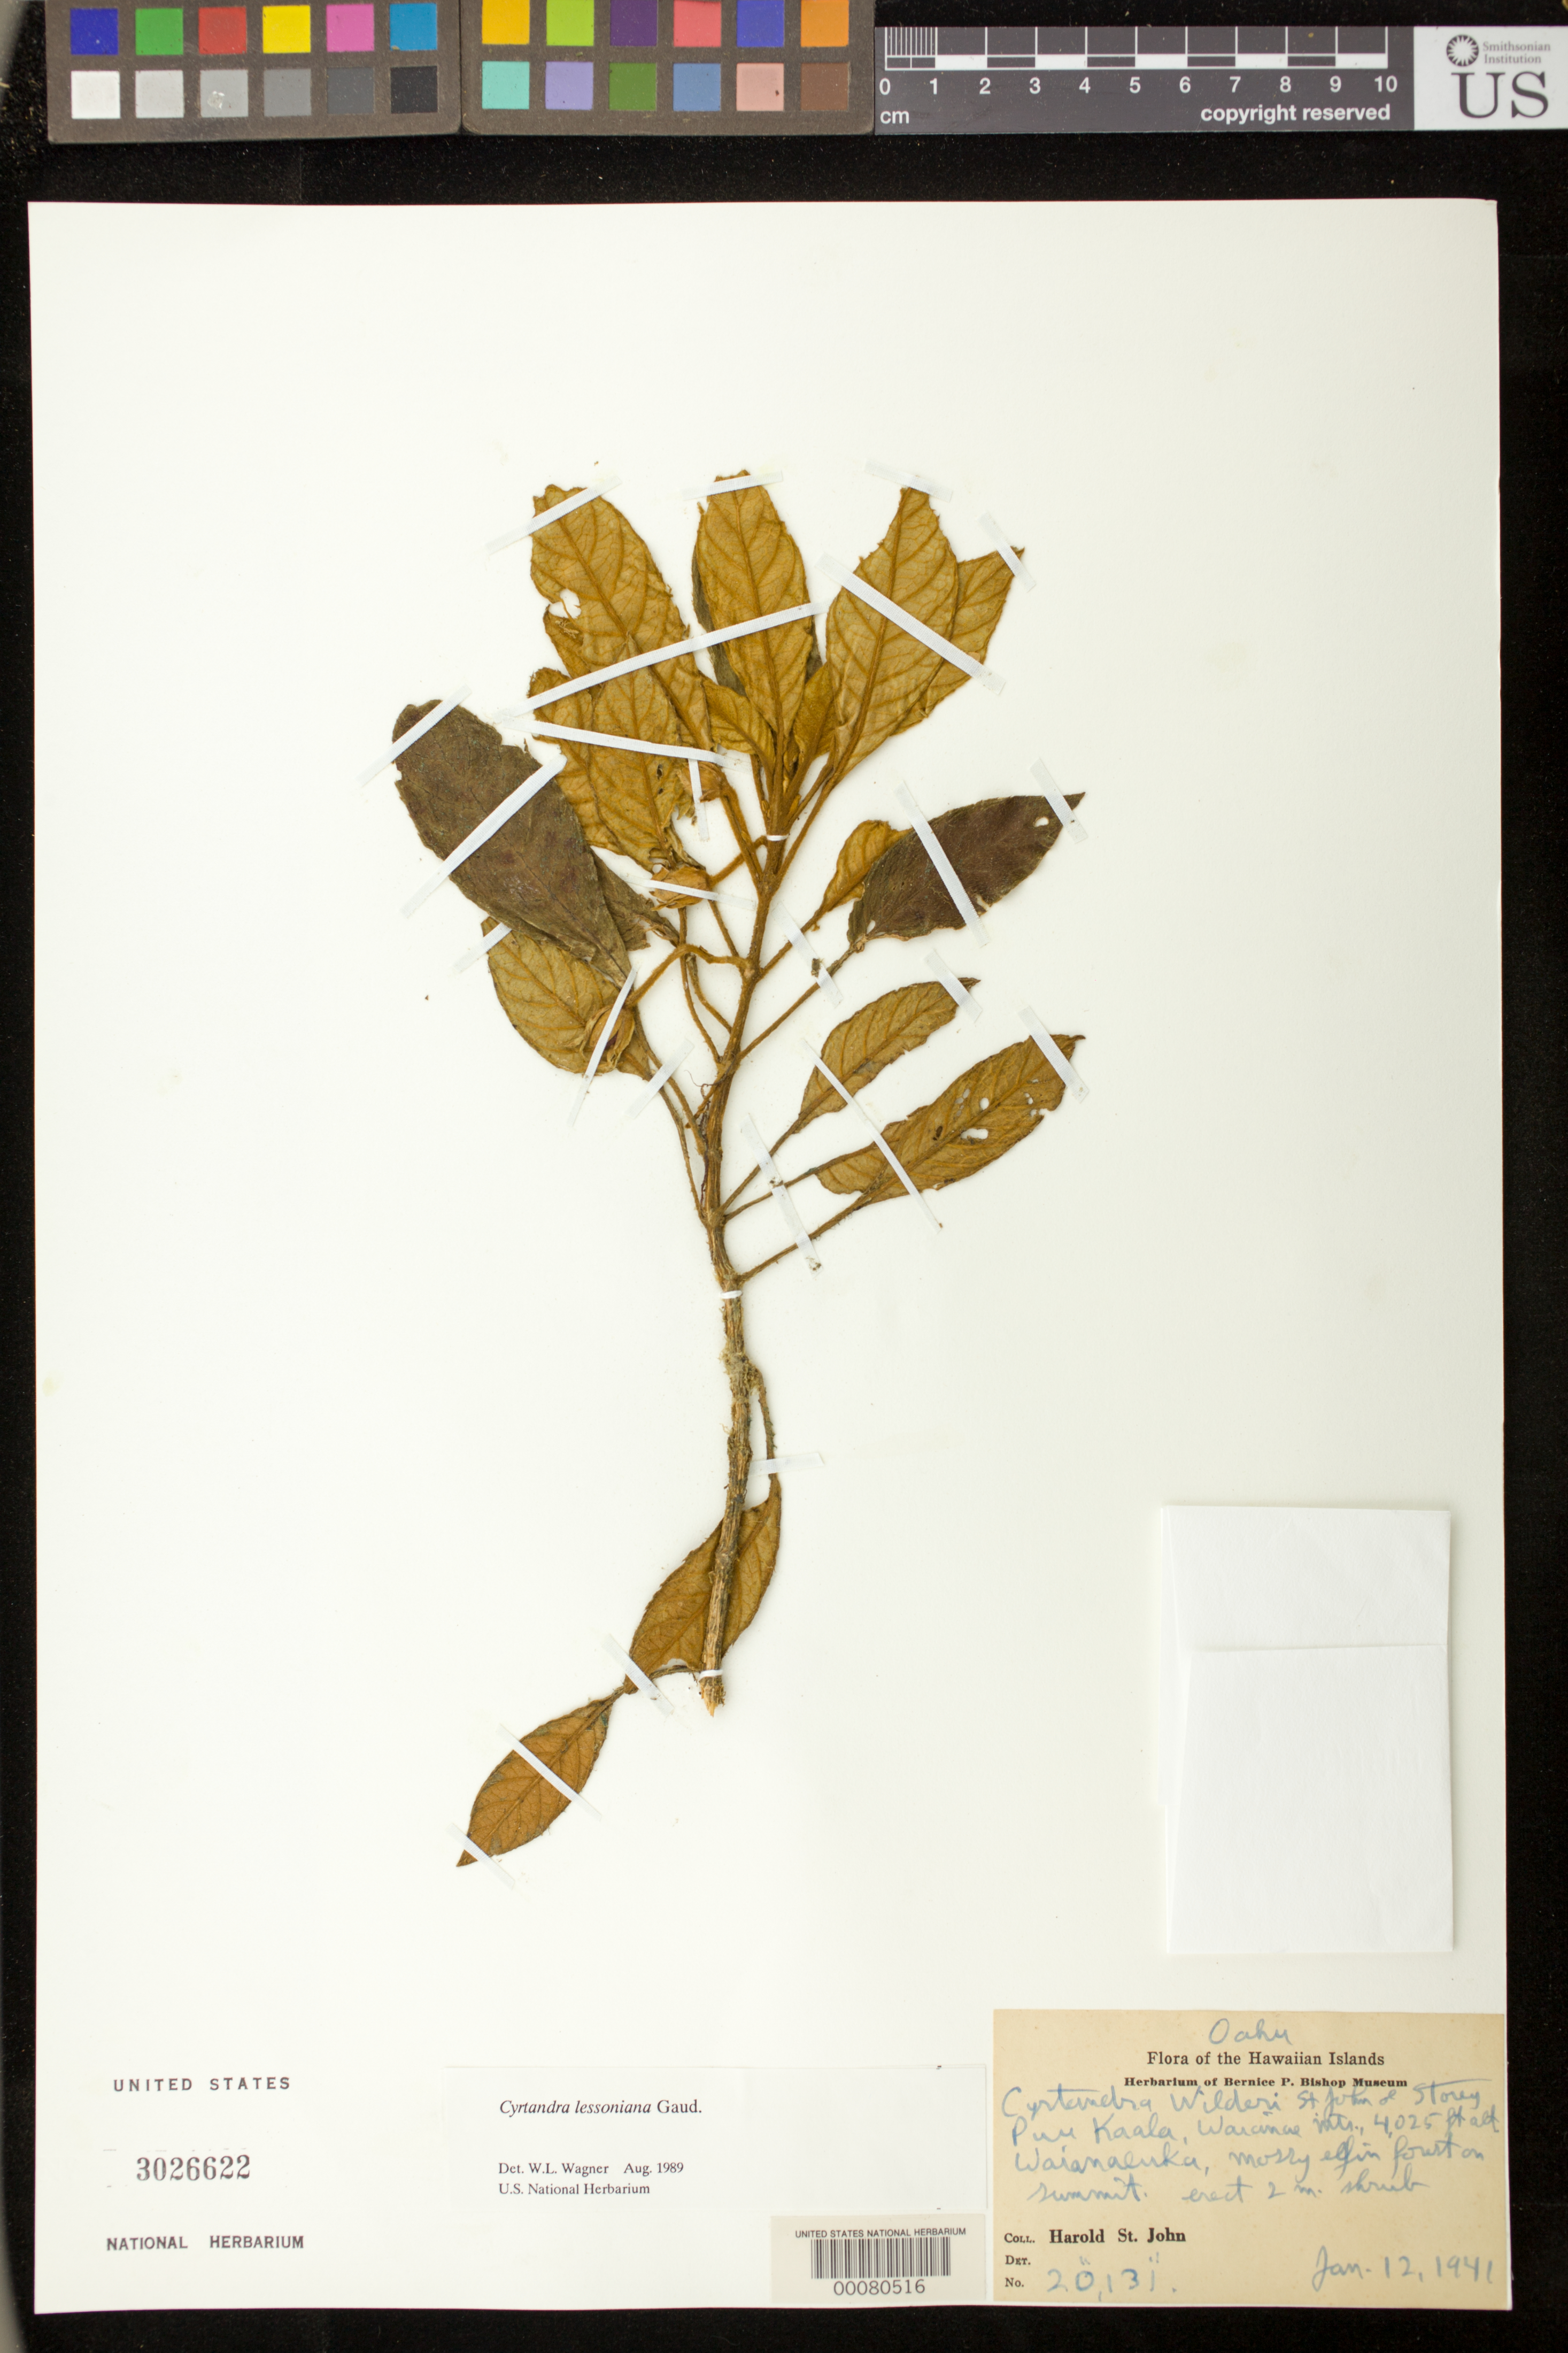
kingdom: Plantae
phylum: Tracheophyta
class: Magnoliopsida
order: Lamiales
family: Gesneriaceae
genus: Cyrtandra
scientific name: Cyrtandra lessoniana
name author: Gaudich.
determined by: Wagner, W. L., (BOT), Smithsonian Institution - National Museum of Natural History (UNITED STATES)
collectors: H. St. John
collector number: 20131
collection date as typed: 12 Jan 1941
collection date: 1941-01-12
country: United States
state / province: Hawaii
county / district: Honolulu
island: Oahu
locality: Puu Kaala, Waianae mts, Waianaluka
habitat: Mostly elfin forest on summit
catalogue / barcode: US 3026622